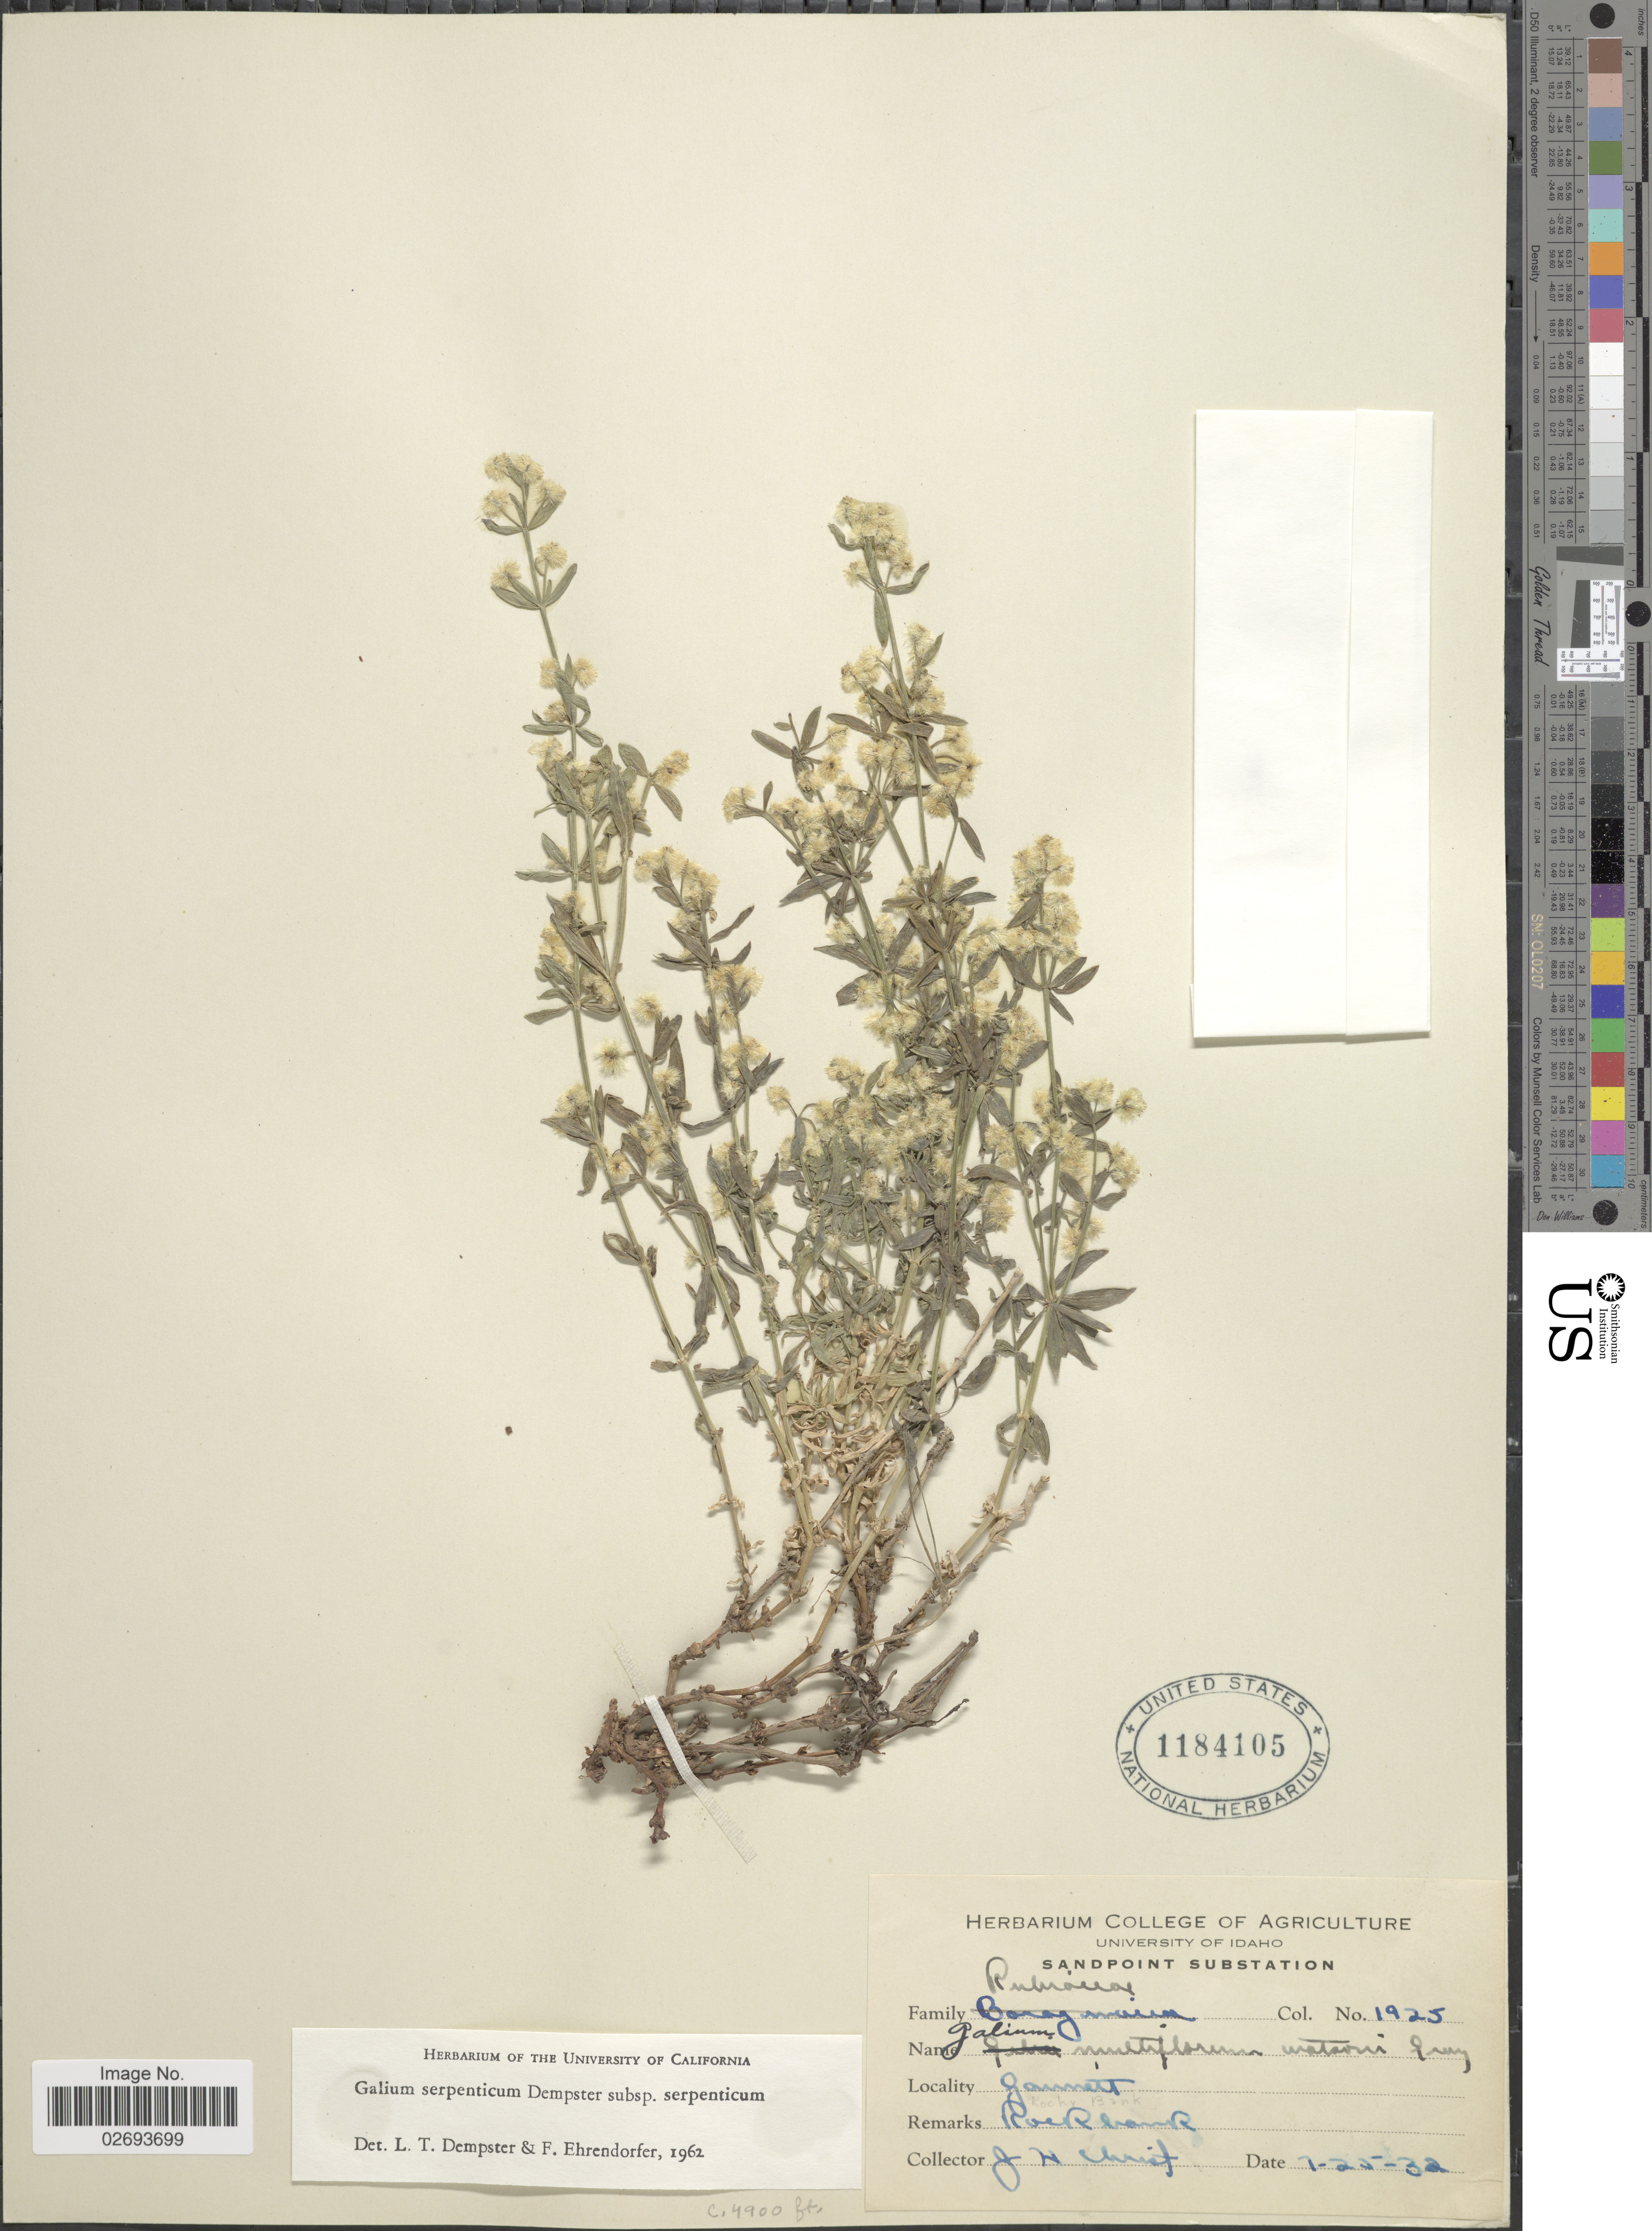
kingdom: Plantae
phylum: Tracheophyta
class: Magnoliopsida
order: Gentianales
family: Rubiaceae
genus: Galium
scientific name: Galium serpenticum subsp. serpenticum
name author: Dempster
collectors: J. H. Christ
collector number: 1925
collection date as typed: Transcribed d/m/y: 25/7/32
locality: Gannett [interpreted]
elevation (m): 1494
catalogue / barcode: US 1184105